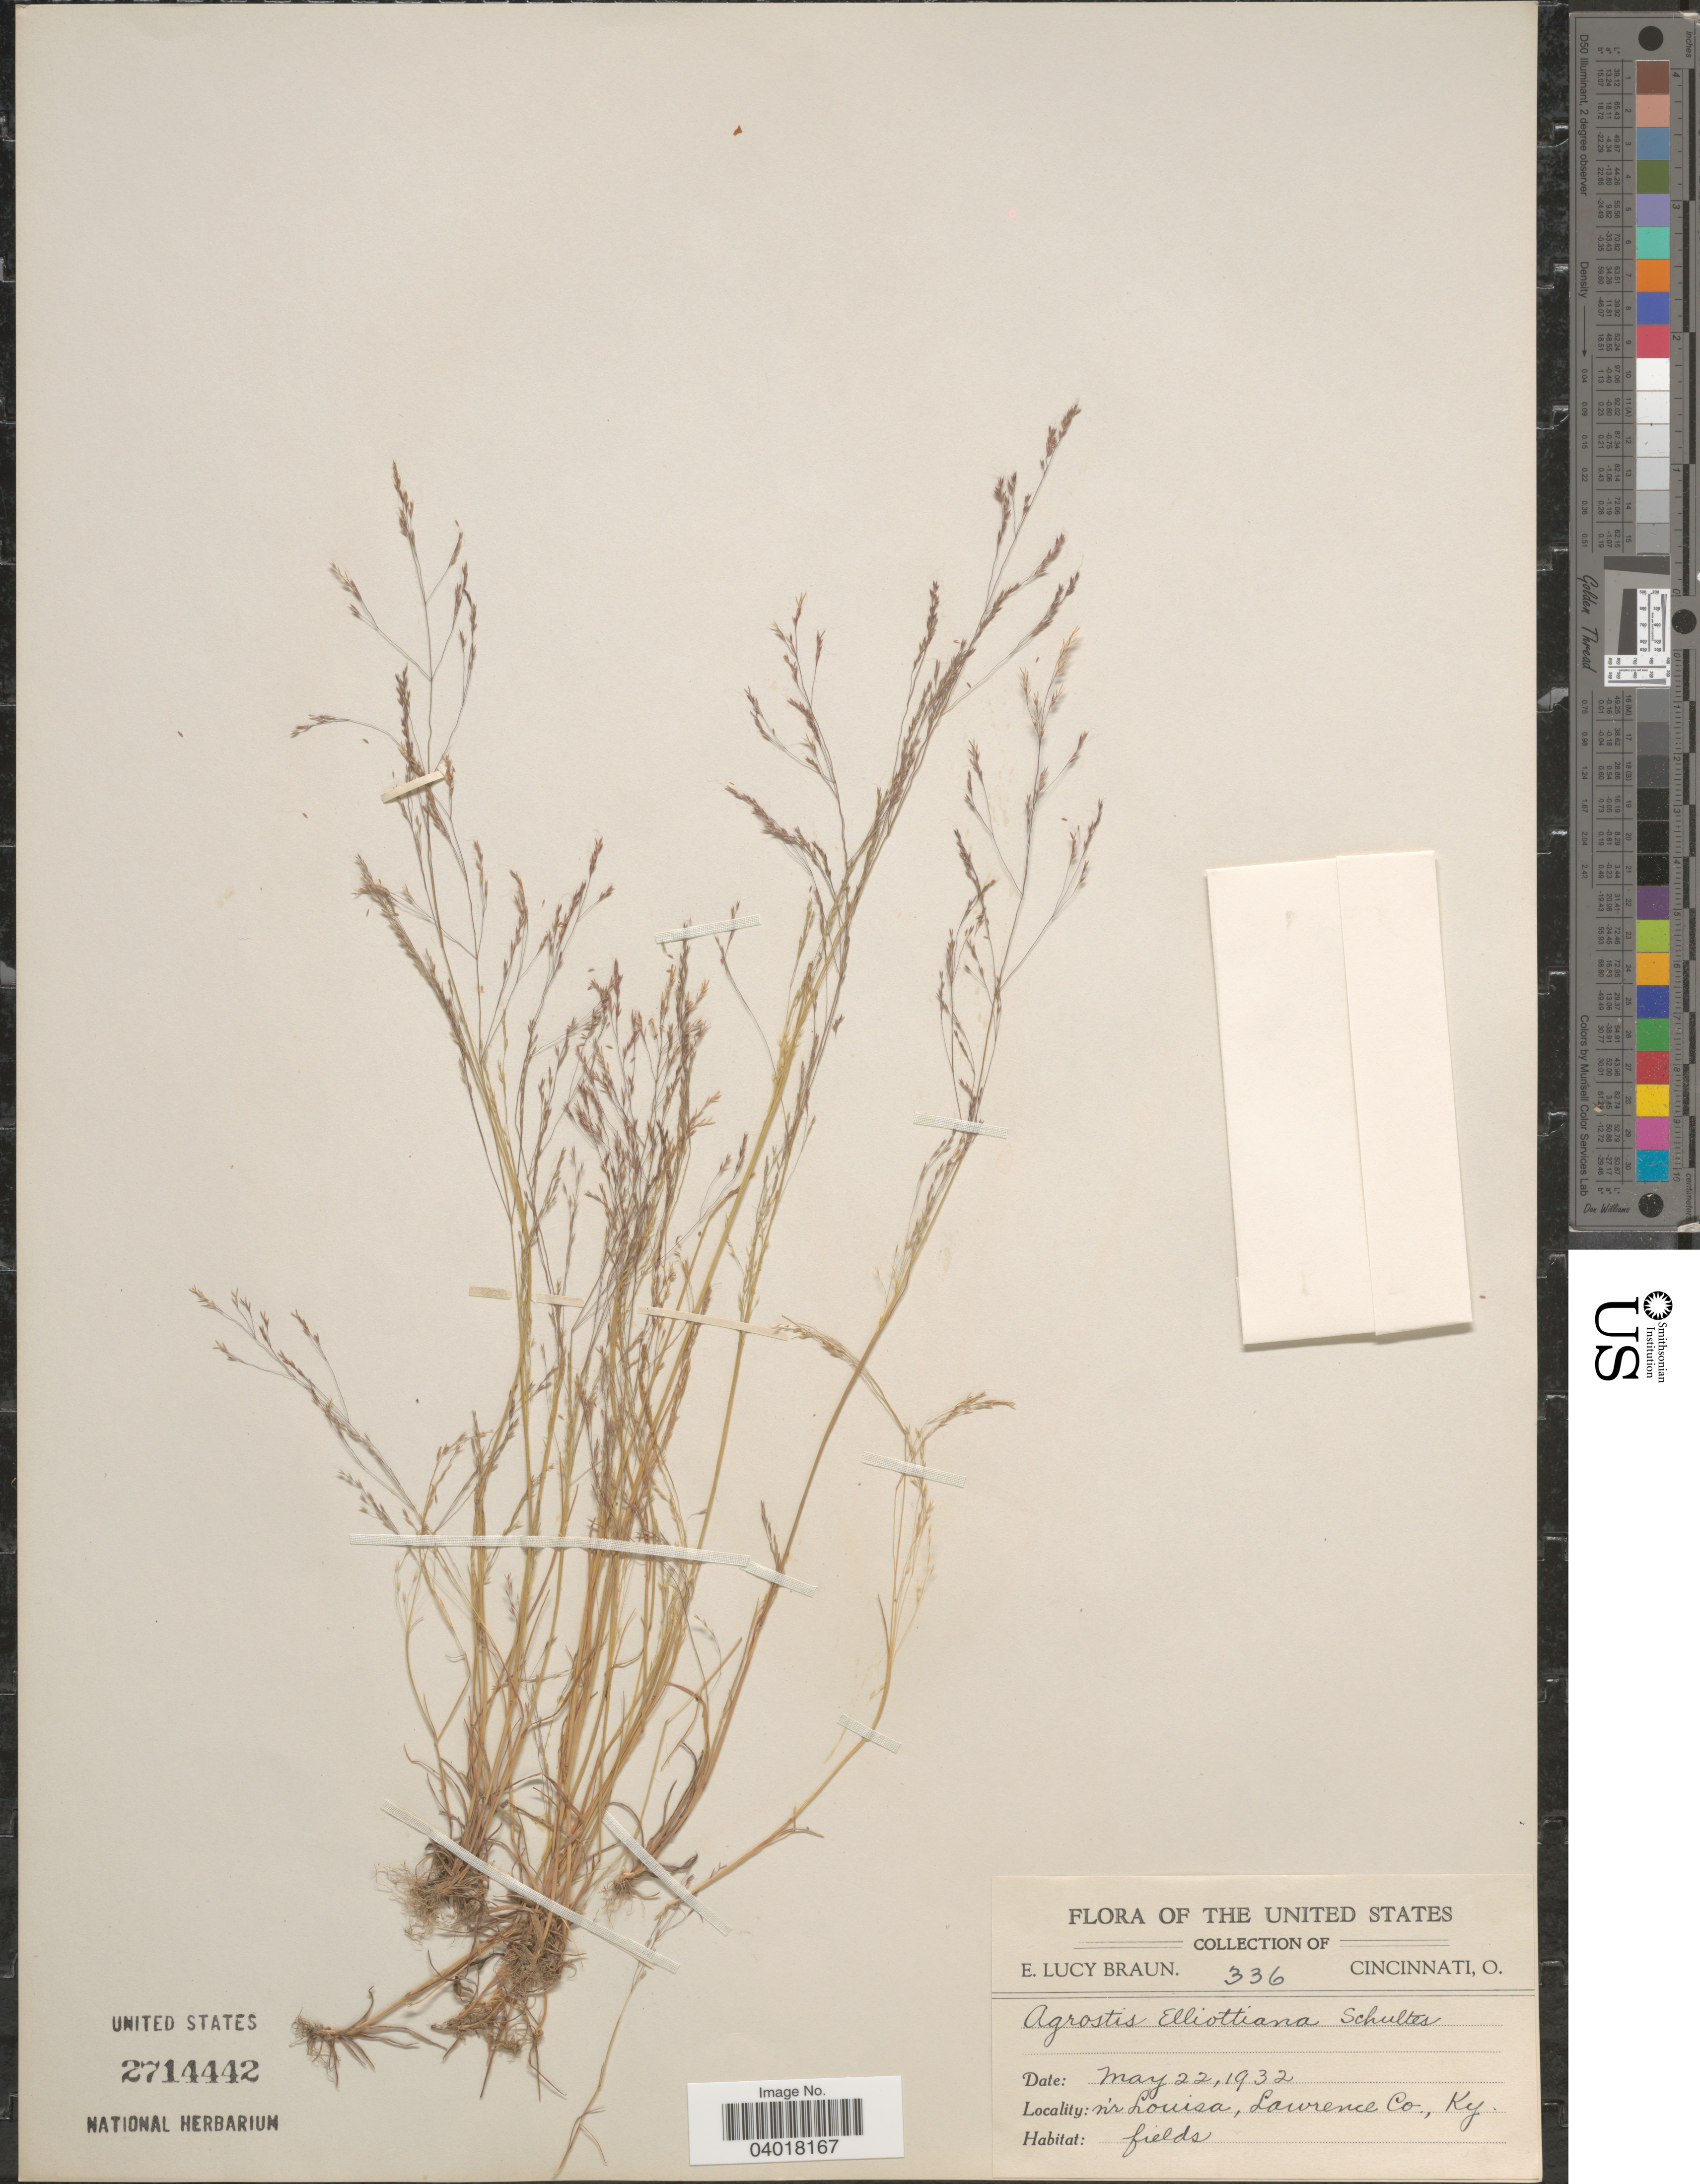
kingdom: Plantae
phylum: Tracheophyta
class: Liliopsida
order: Poales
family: Poaceae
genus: Agrostis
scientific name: Agrostis elliottiana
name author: Schult.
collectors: E. L. Braun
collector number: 336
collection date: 1932-05-22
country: United States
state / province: Kentucky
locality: Nr Louisa, Lawrence Co.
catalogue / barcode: US 2714442